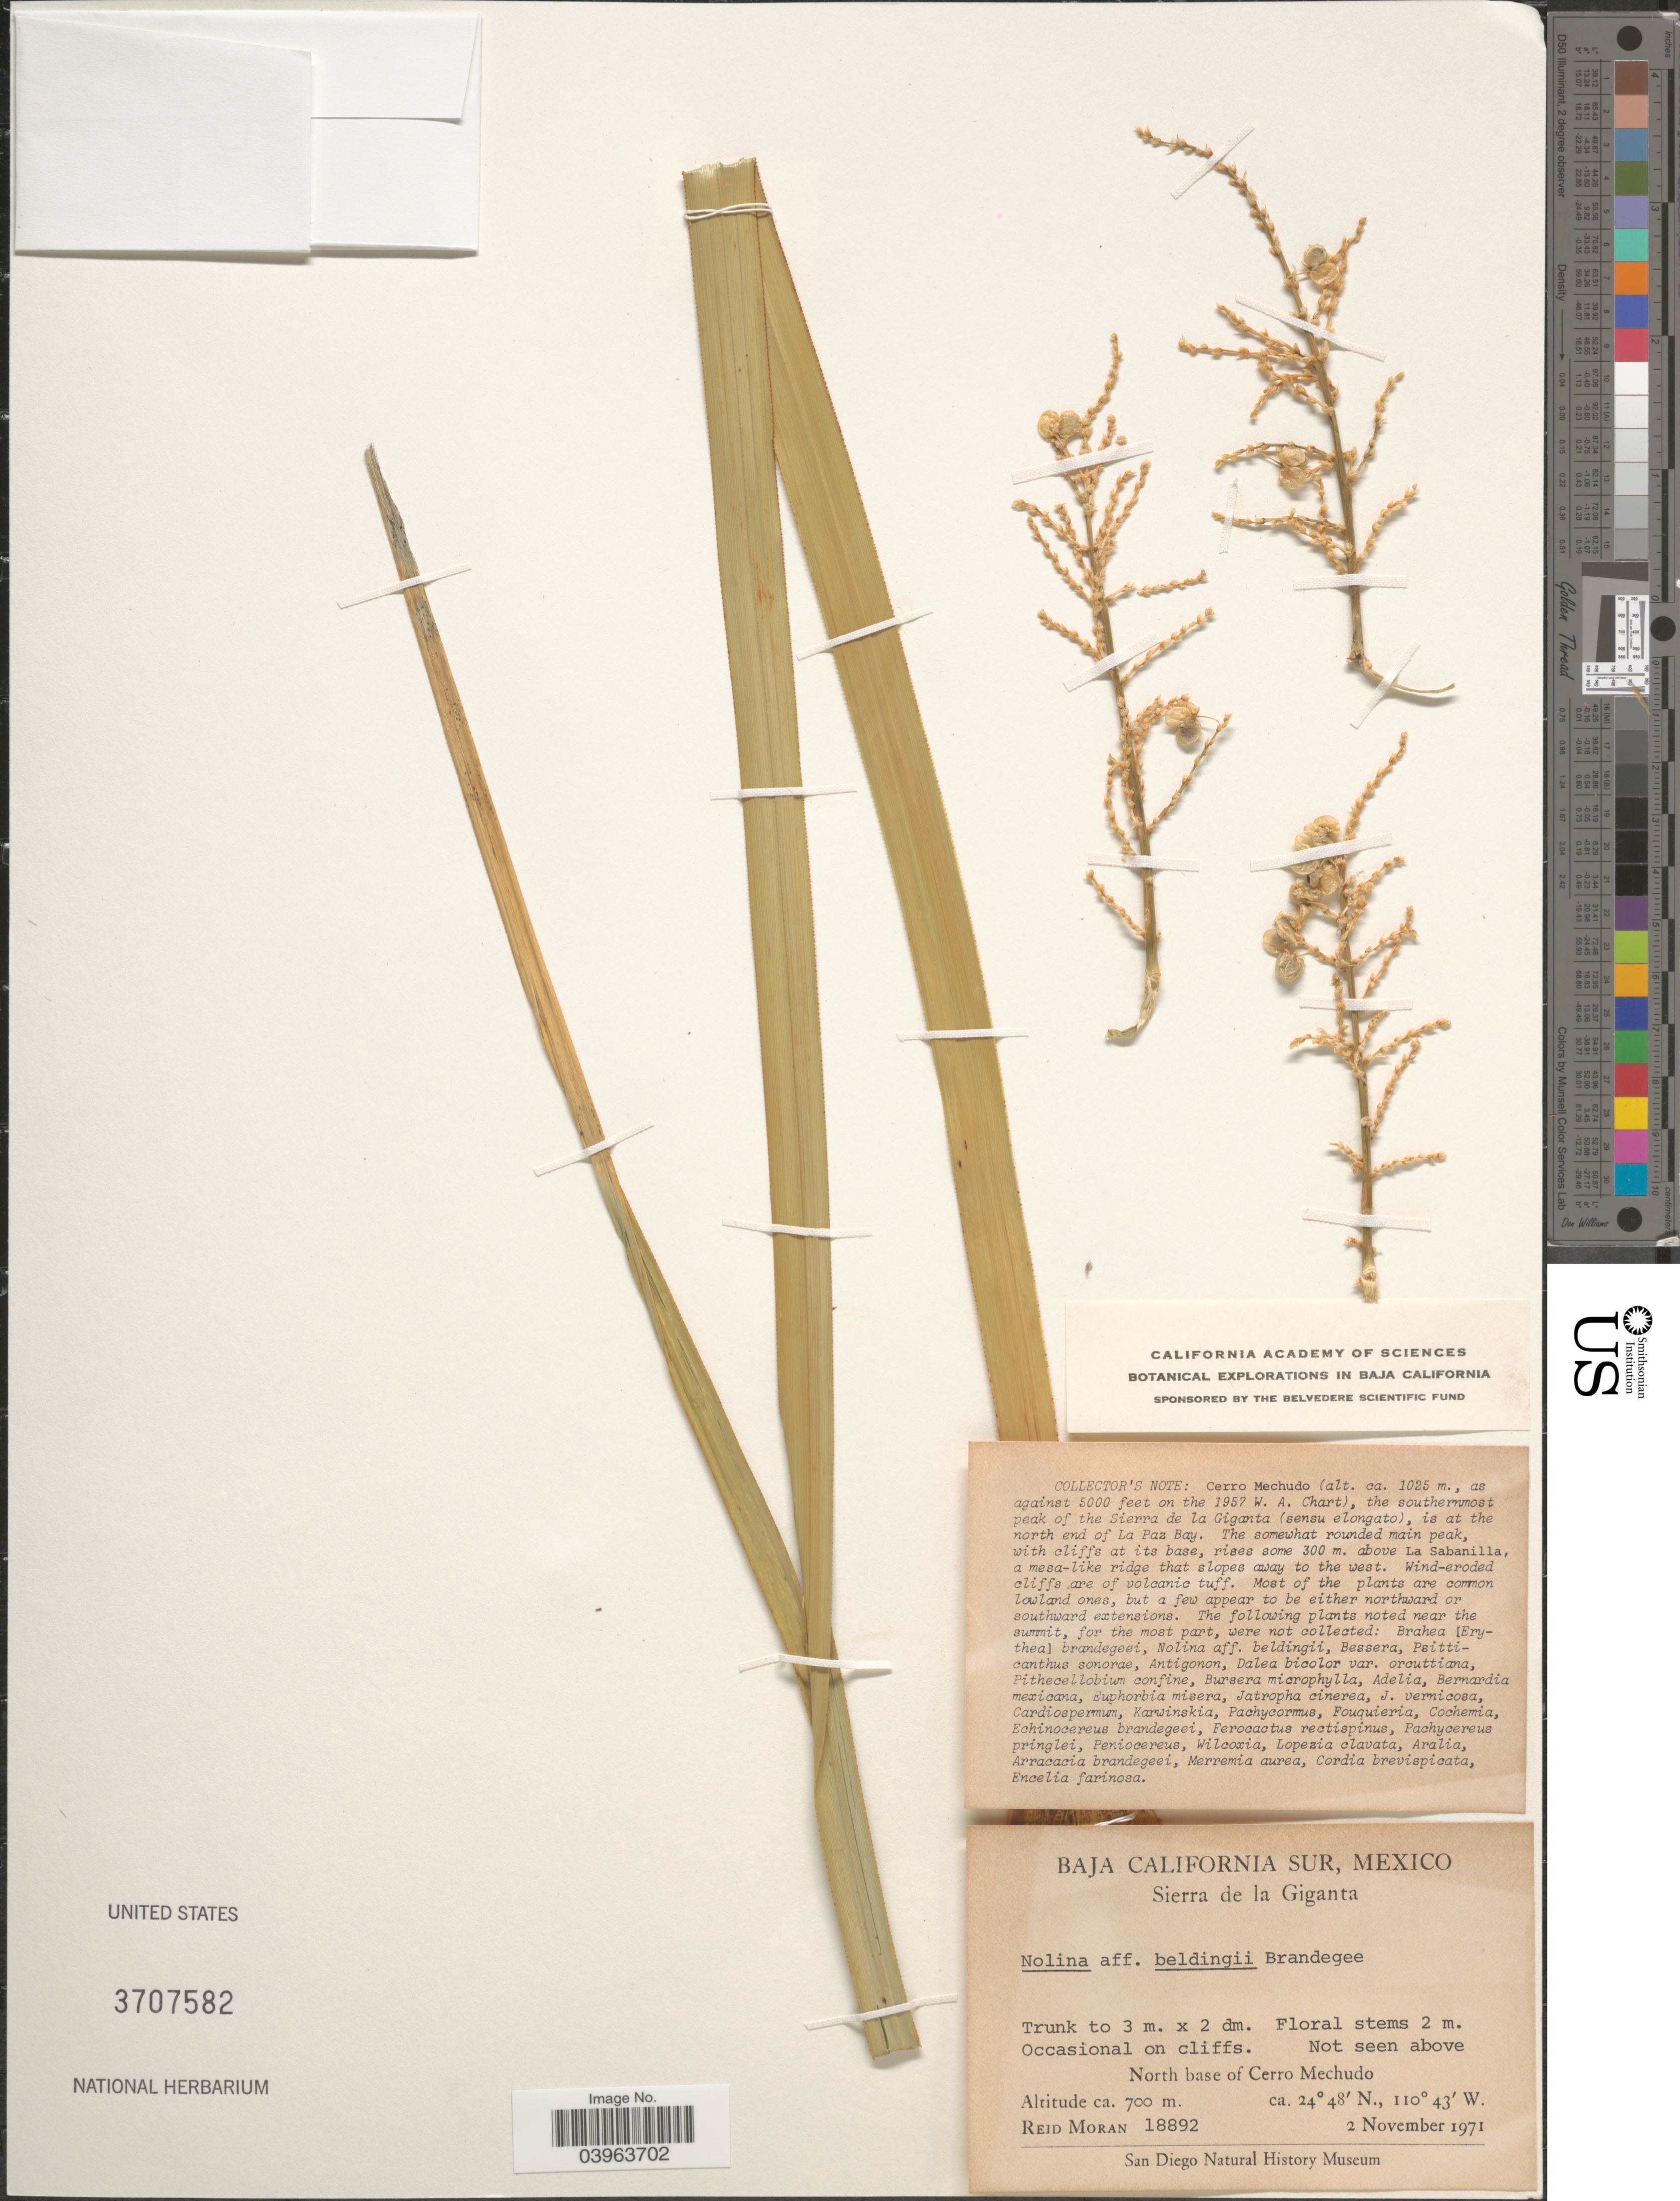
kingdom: Plantae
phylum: Tracheophyta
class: Liliopsida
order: Asparagales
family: Asparagaceae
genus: Nolina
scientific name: Nolina beldingii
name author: Brandegee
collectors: R. V. Moran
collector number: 18892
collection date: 1971-11-02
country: Mexico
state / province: Baja California Sur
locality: Cerro Mechudo, the southernmost peak of the Sierra de la Giganta (sensu elongata), is at the north end of La Paz Bay. Sierra de la Giganta. North base of Cerro Mechudo.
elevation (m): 700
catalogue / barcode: US 3707582